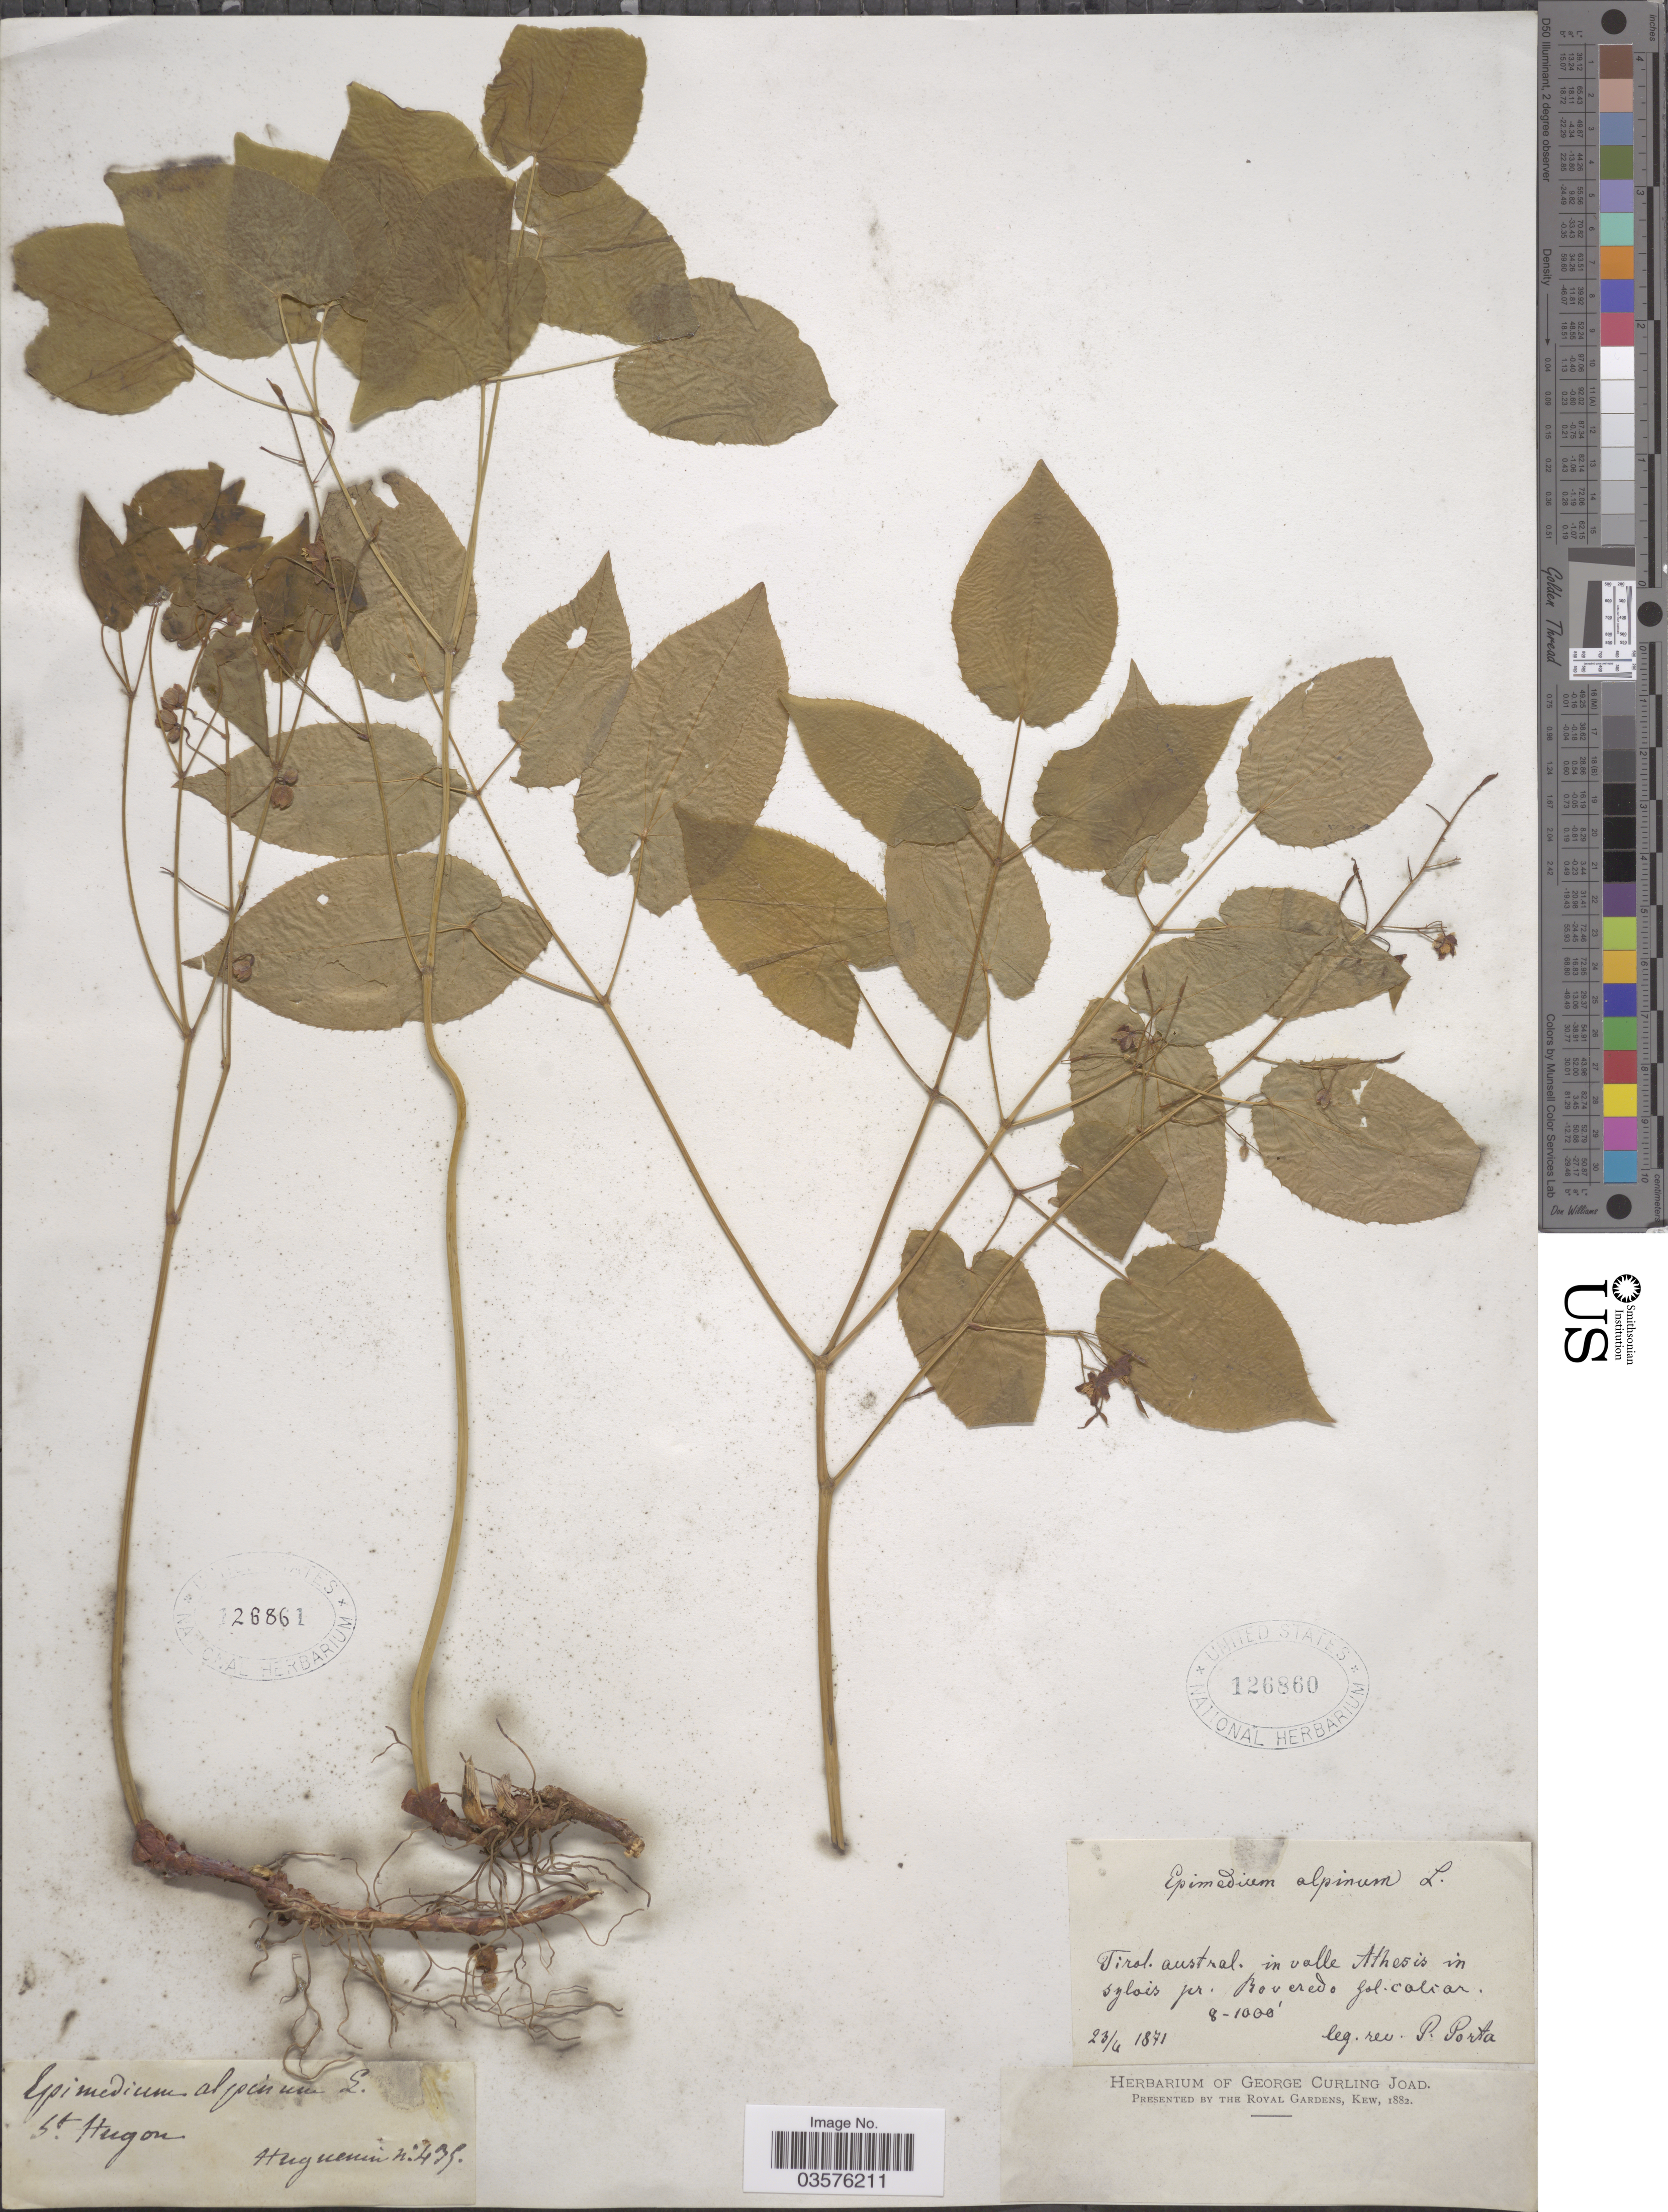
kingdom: Plantae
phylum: Tracheophyta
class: Magnoliopsida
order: Ranunculales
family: Berberidaceae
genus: Epimedium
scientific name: Epimedium alpinum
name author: L.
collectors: P. Porta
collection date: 1871-04-23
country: Austria / Italy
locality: Tirol. austral. in valle Athesis in sylois pr. Roveredo gol. calcar.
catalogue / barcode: US 126860